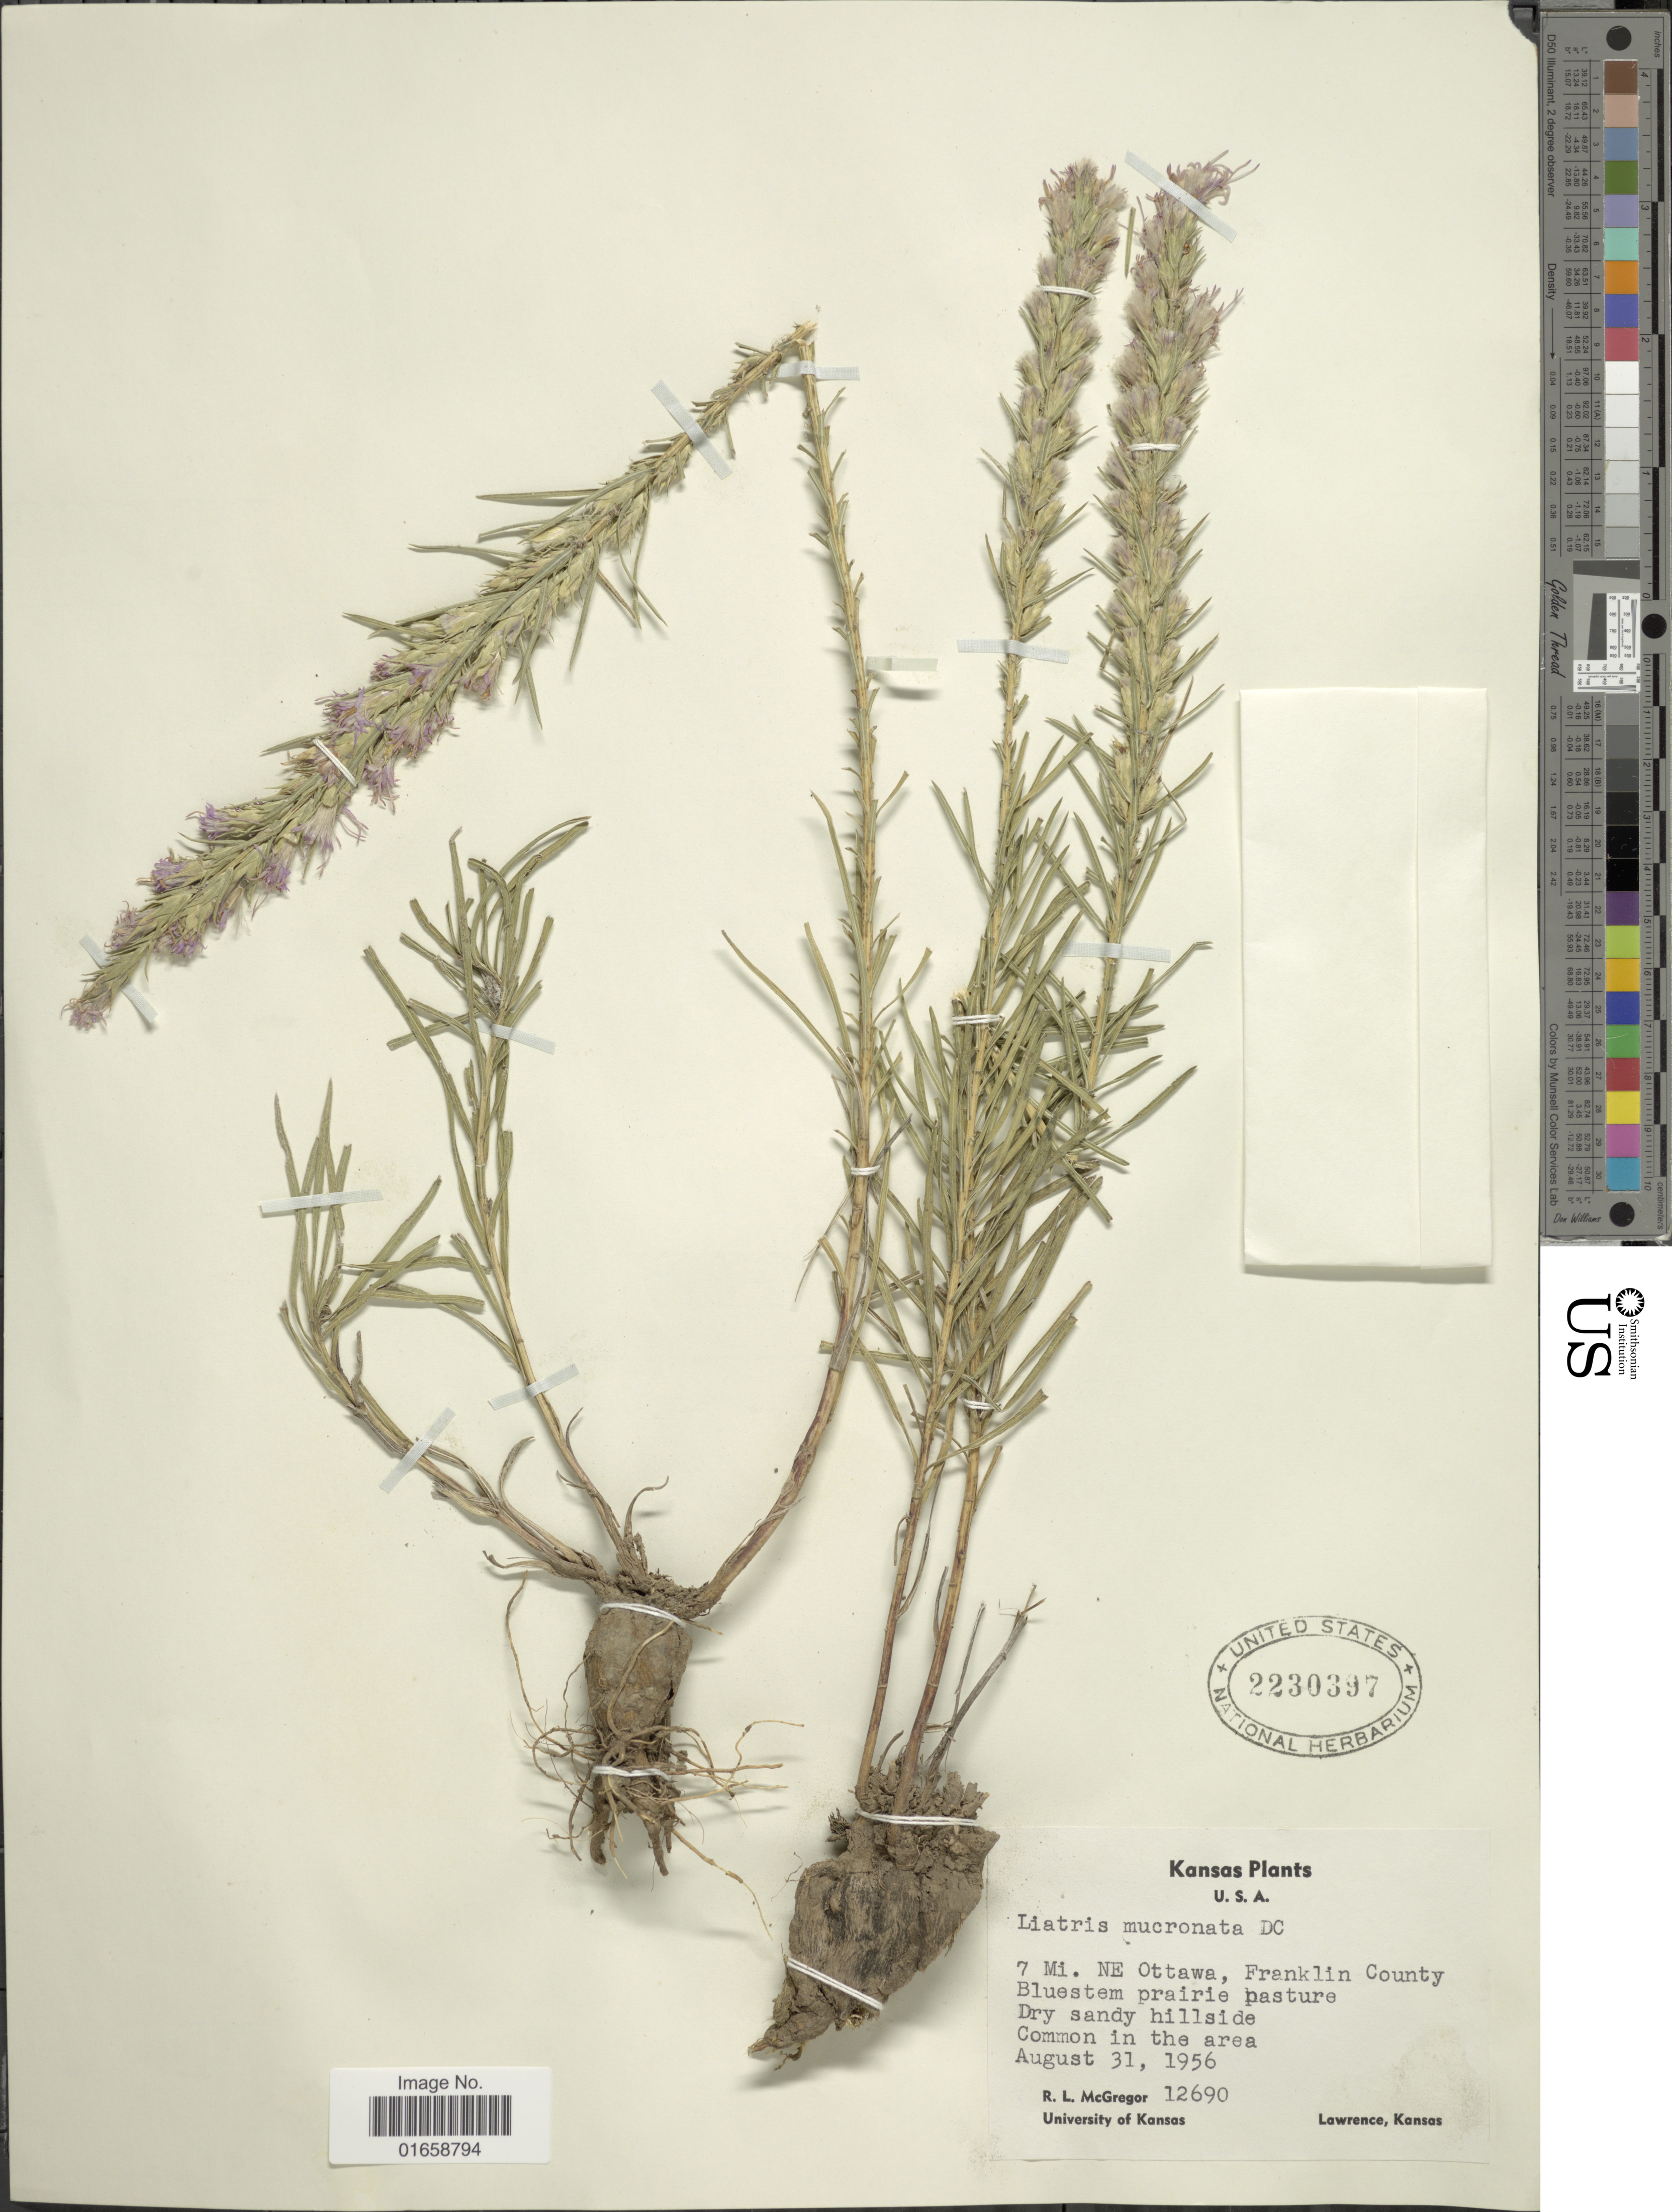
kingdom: Plantae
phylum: Tracheophyta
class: Magnoliopsida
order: Asterales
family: Asteraceae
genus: Liatris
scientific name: Liatris mucronata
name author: DC.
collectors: R. McGregor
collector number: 12690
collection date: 1956-08-31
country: United States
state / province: Kansas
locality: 7 mi. NE Ottawa, Franklin County, Bluestem prairie pasture, Dry sandy hillside, Common in the area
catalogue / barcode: US 2230397